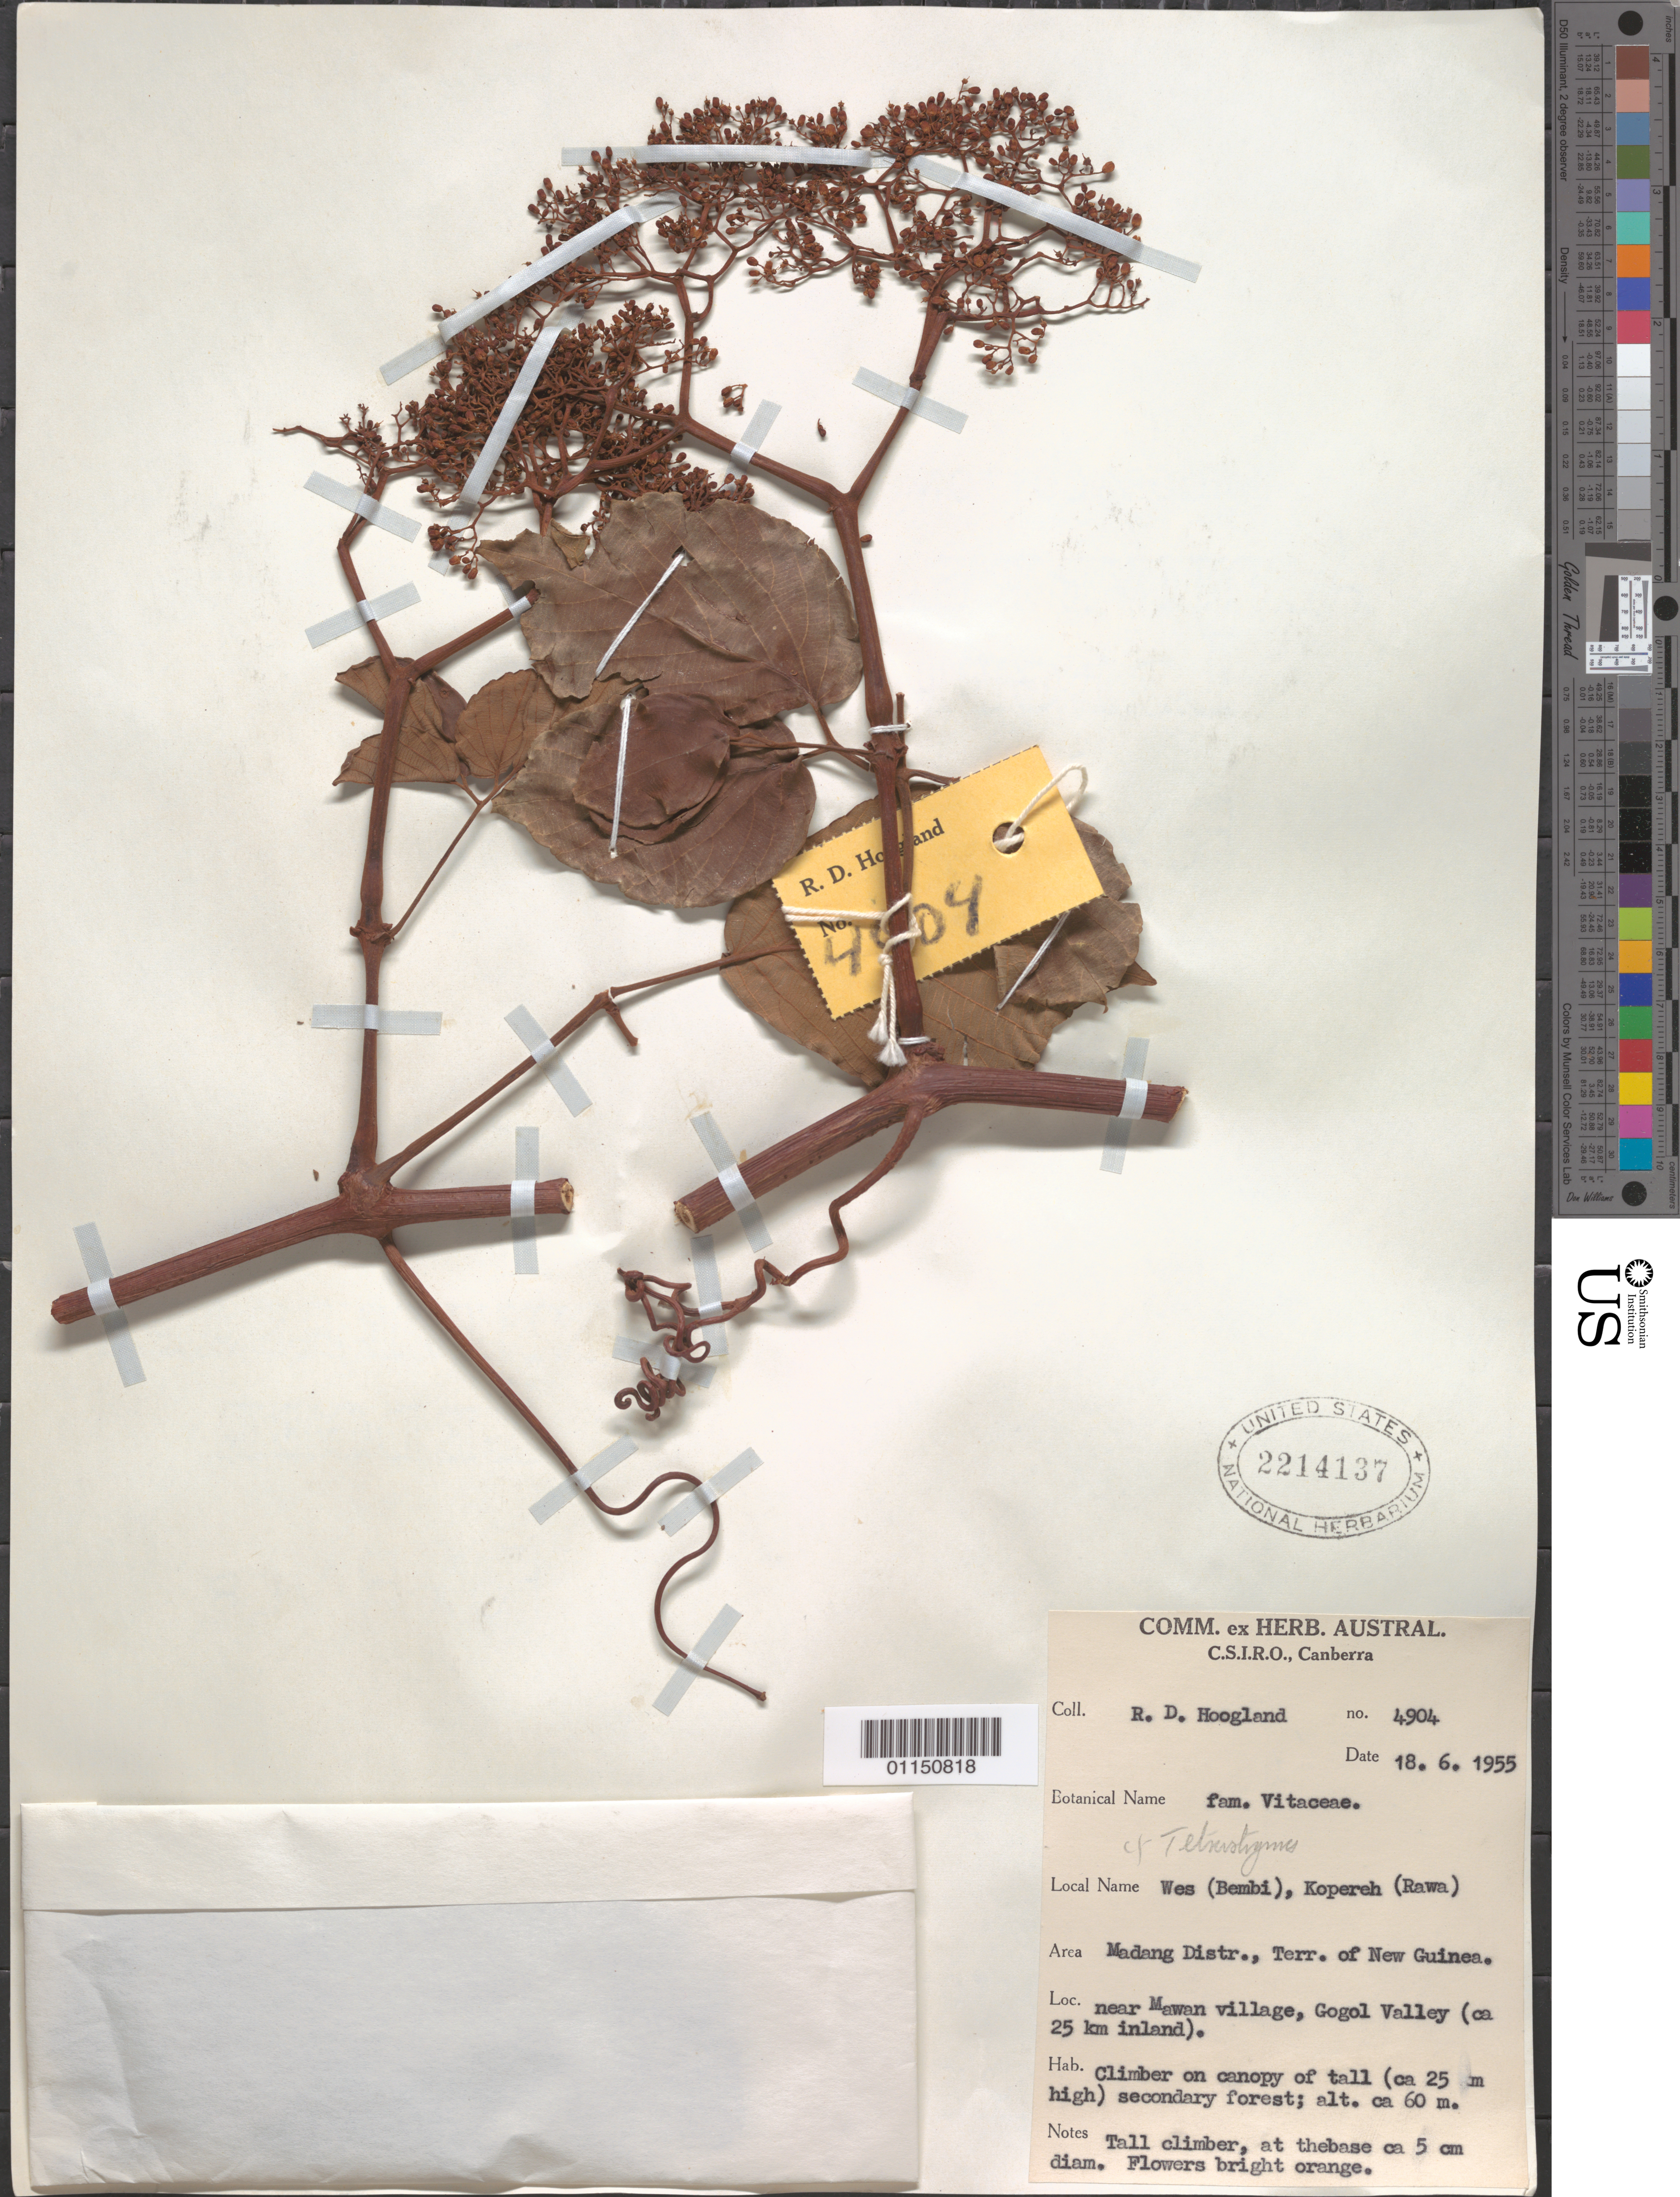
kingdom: Plantae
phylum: Tracheophyta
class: Magnoliopsida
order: Vitales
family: Vitaceae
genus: Tetrastigma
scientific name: Tetrastigma sp.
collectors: R. D. Hoogland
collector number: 4904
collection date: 1955-06-18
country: Papua New Guinea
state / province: Madang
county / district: Madang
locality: Near Mawan village, Gogol Valley.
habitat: Climber on canopy of tall secondary forest.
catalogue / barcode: US 2214137